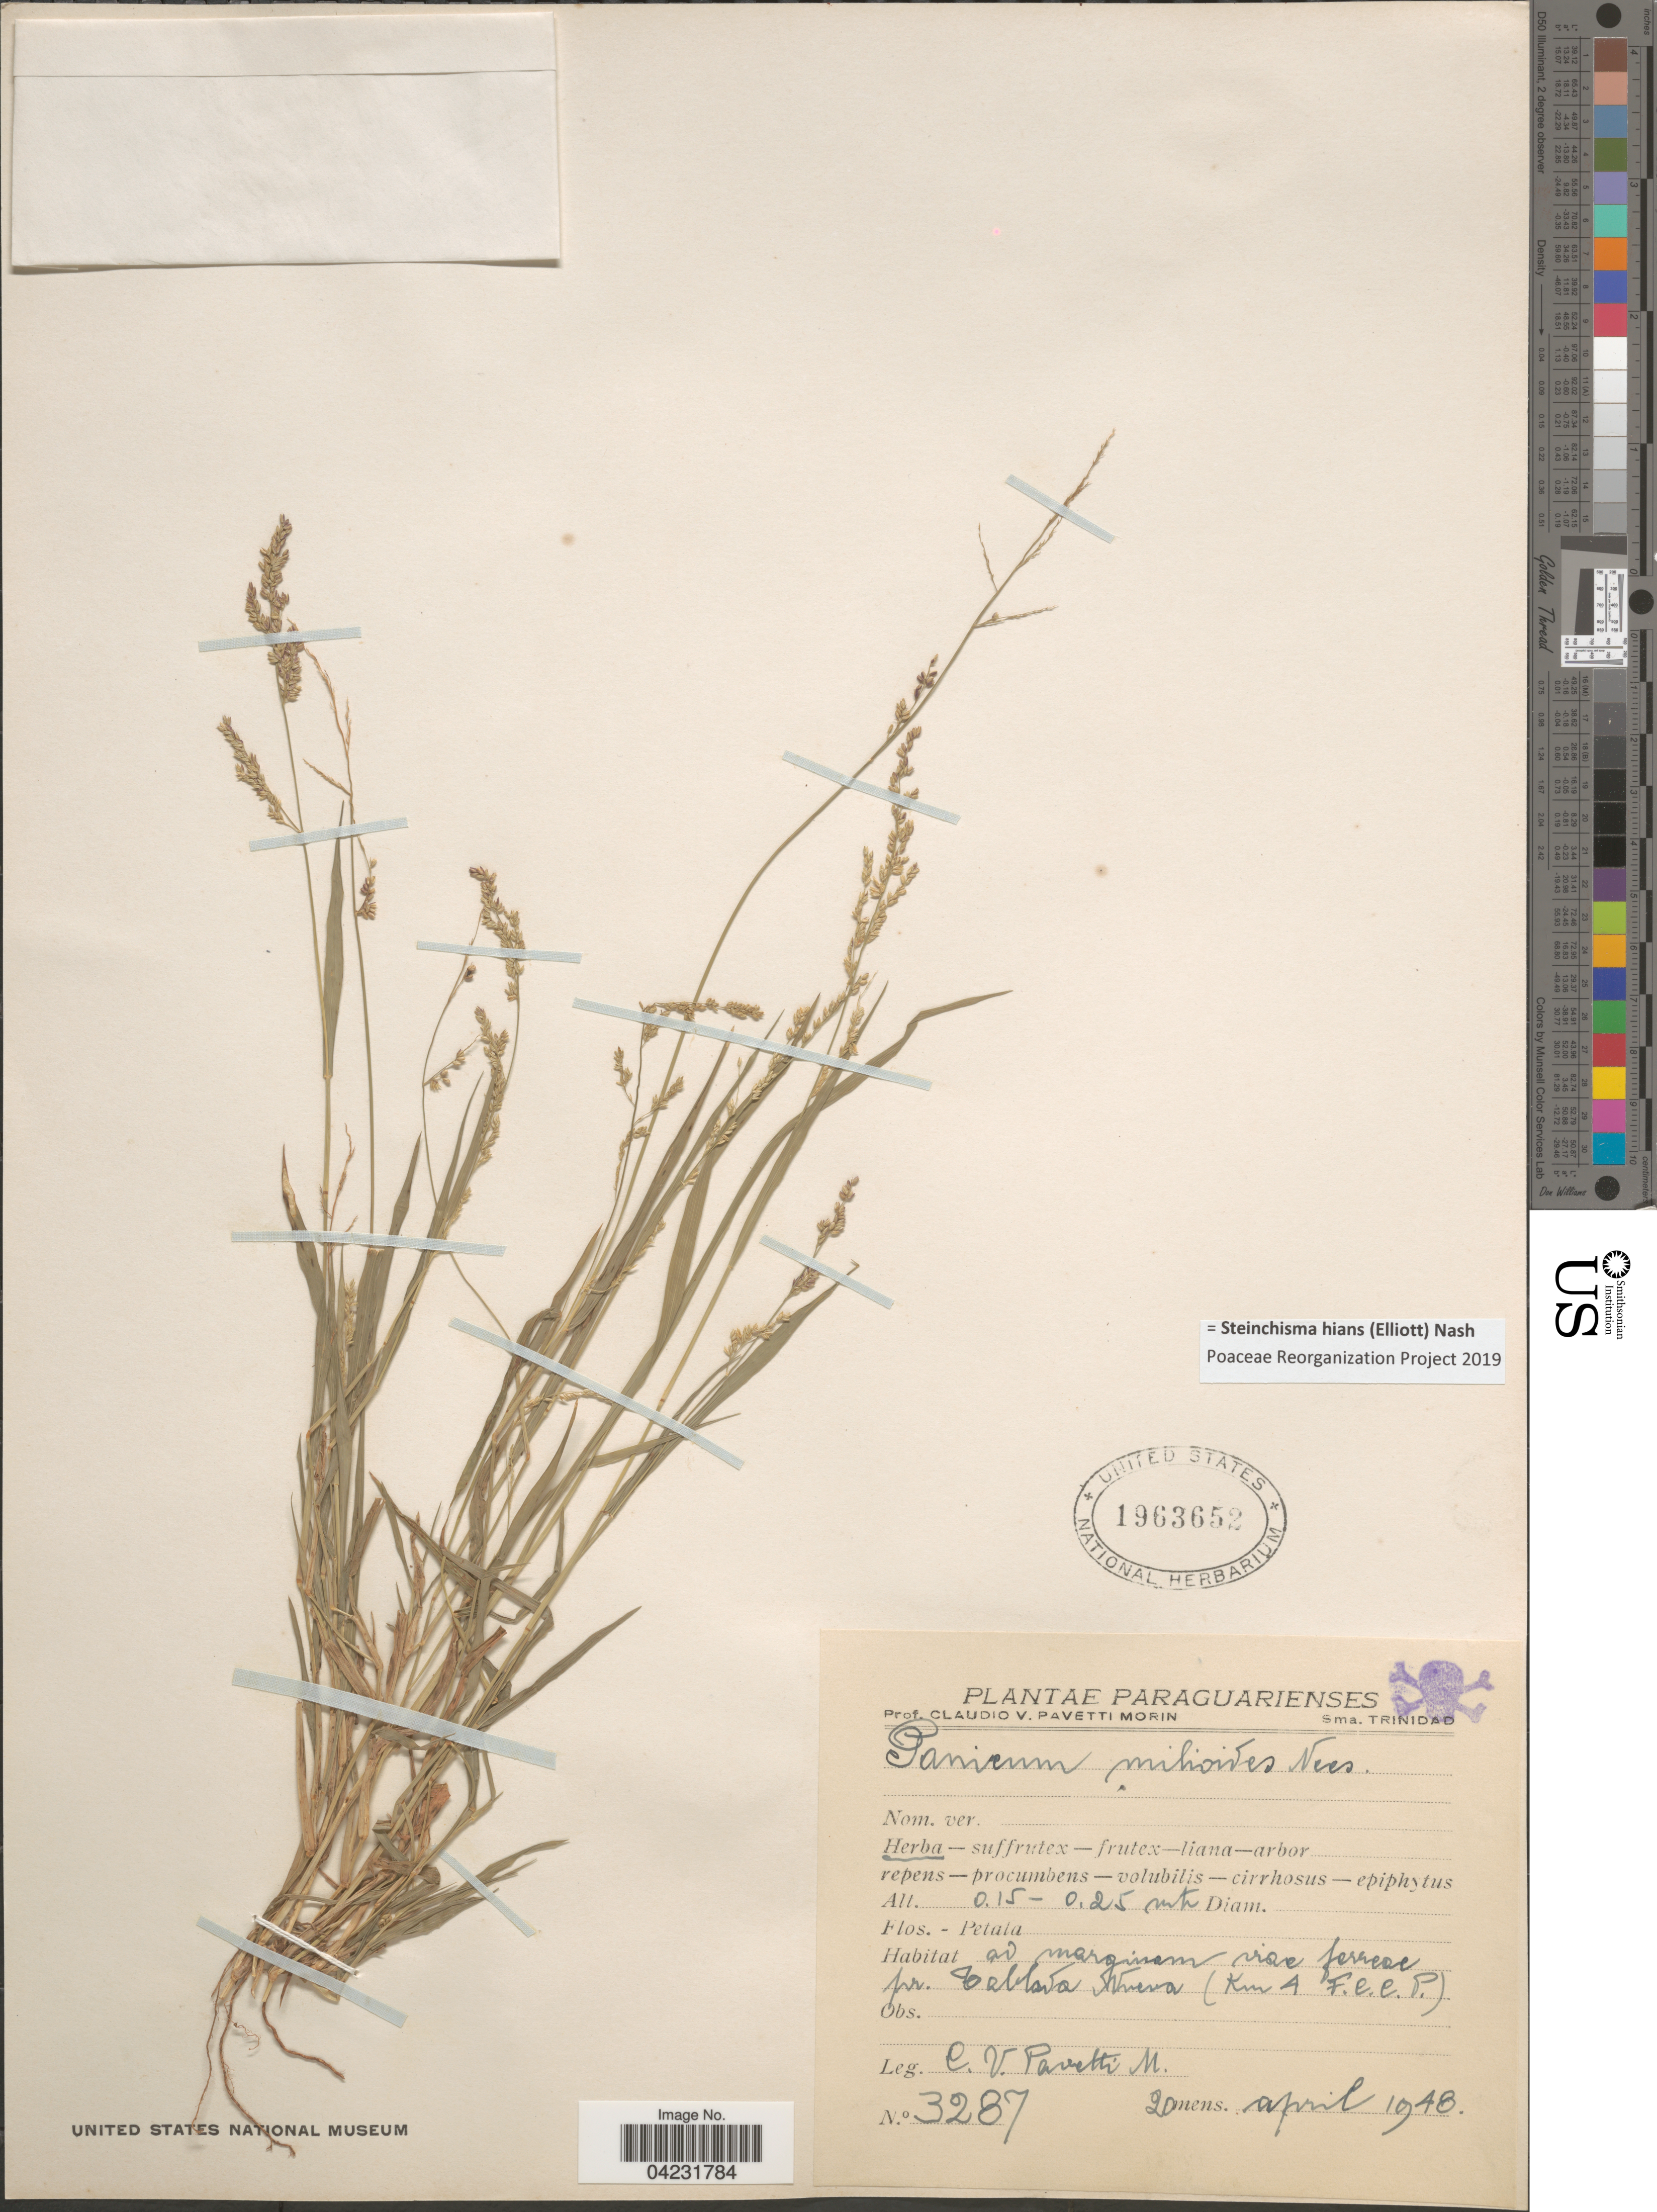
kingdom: Plantae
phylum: Tracheophyta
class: Liliopsida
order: Poales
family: Poaceae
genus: Steinchisma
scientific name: Steinchisma hians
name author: (Elliott) Nash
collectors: C. Pavetti Morin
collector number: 3287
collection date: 1948-04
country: Paraguay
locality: Ad marginem viae ferreae pr. Tablada Nueva. (Km 4 F.C.C.P.)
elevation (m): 0.15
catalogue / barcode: US 1963652